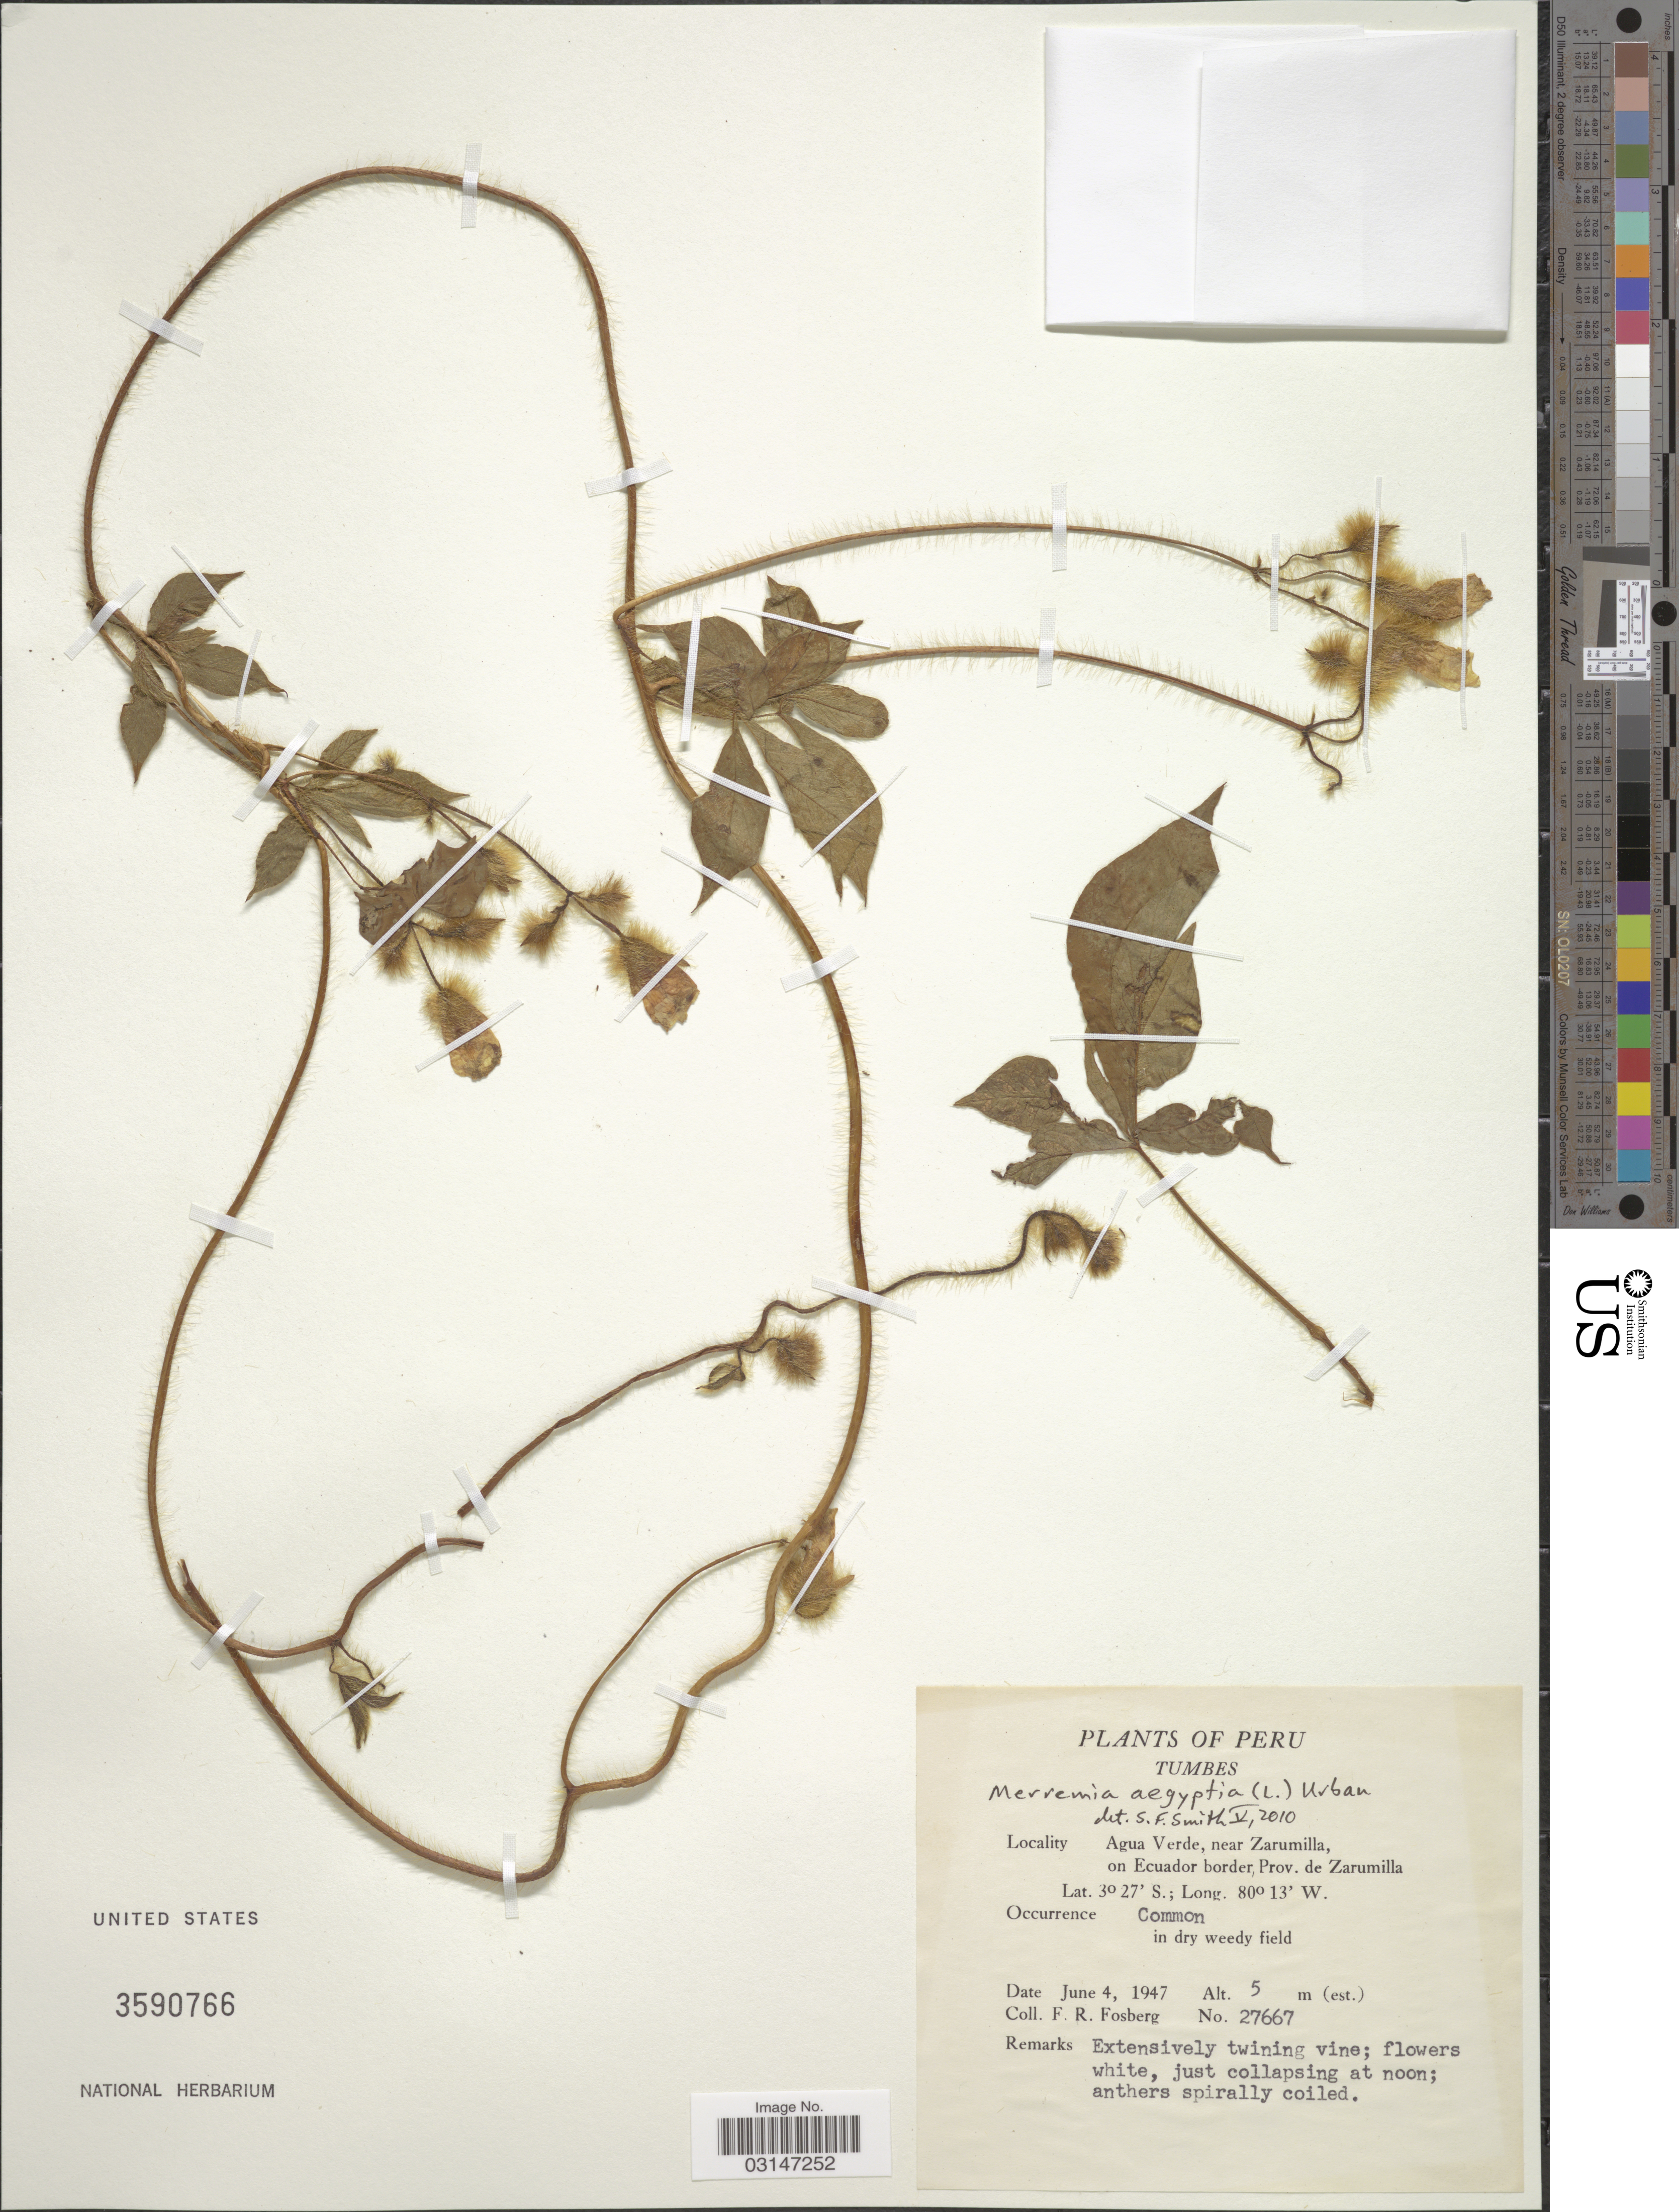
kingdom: Plantae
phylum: Tracheophyta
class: Magnoliopsida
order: Solanales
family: Convolvulaceae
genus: Merremia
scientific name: Merremia aegyptia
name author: (L.) Urb.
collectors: F. R. Fosberg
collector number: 27667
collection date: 1947-06-04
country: Peru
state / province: Tumbes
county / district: Zarumilla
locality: Agua Verde, near Zarumilla, on Ecuador border, Prov. de Zarumilla.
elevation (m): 5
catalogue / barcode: US 3590766